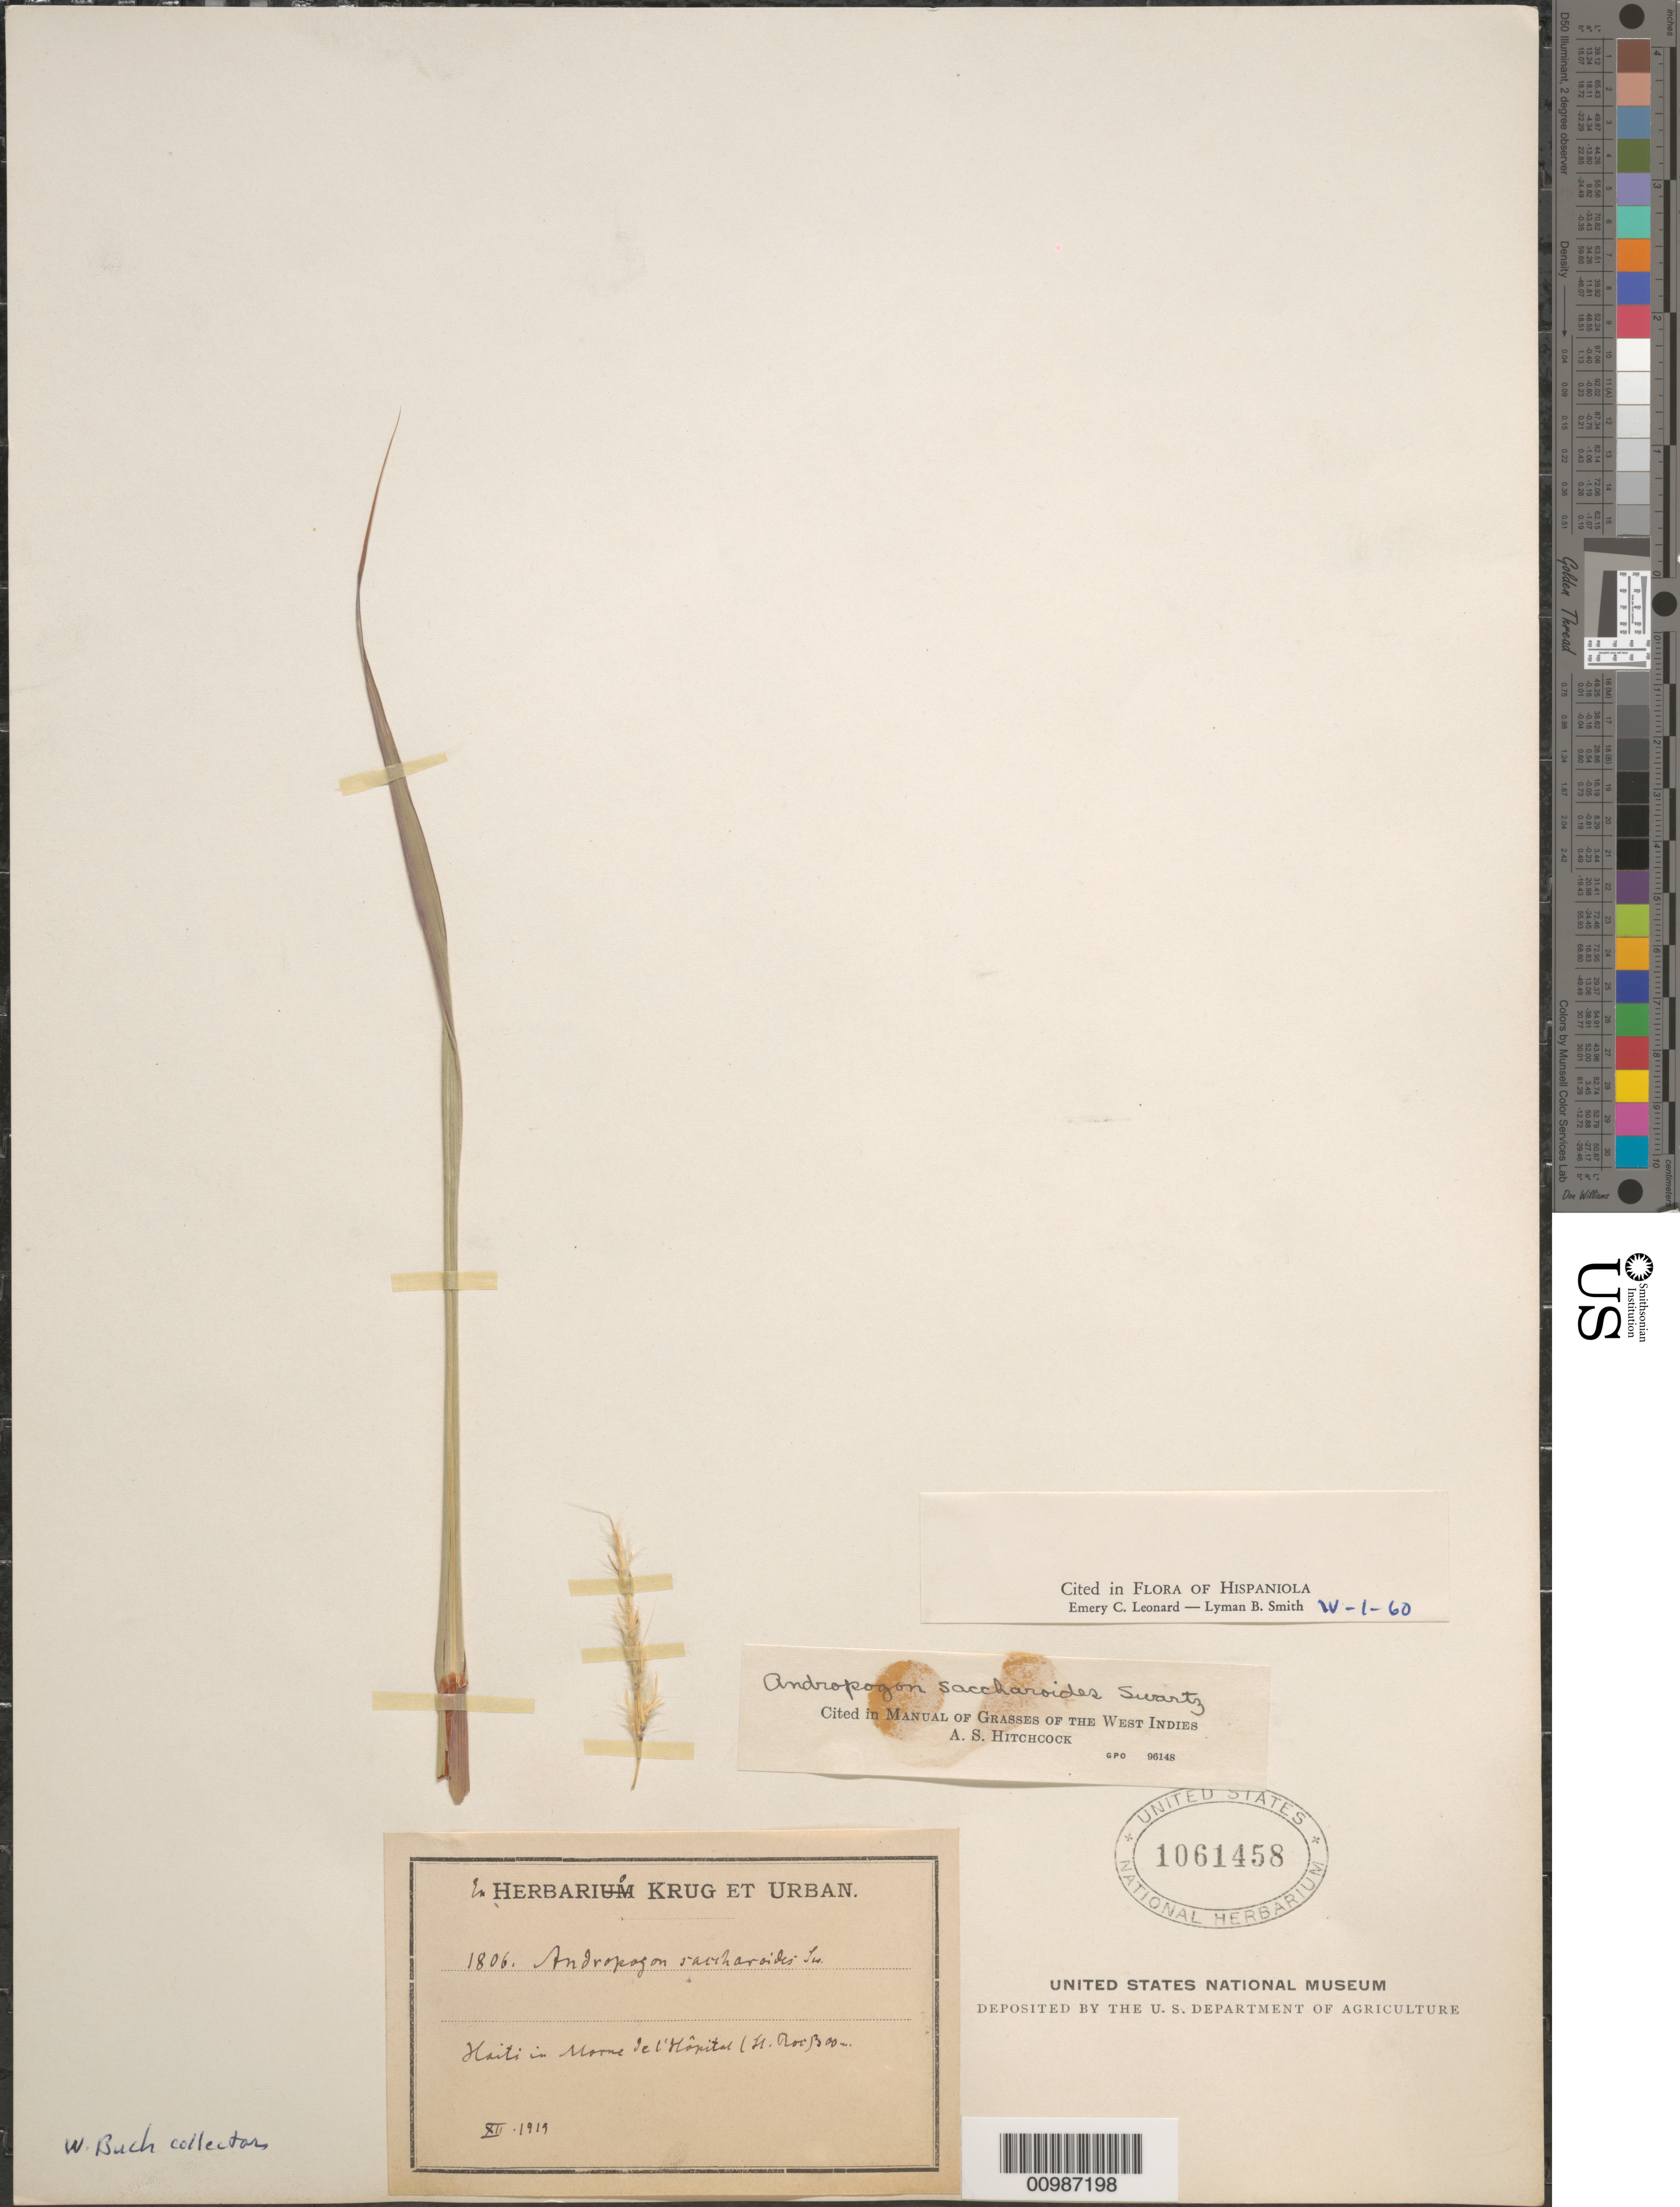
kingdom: Plantae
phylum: Tracheophyta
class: Liliopsida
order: Poales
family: Poaceae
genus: Andropogon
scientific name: Andropogon saccharoides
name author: Sw.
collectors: W. Bush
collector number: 1806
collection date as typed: Dec 1919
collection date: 1919-12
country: Haiti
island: Hispaniola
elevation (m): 300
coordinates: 0 N, 0 E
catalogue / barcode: US 1061458